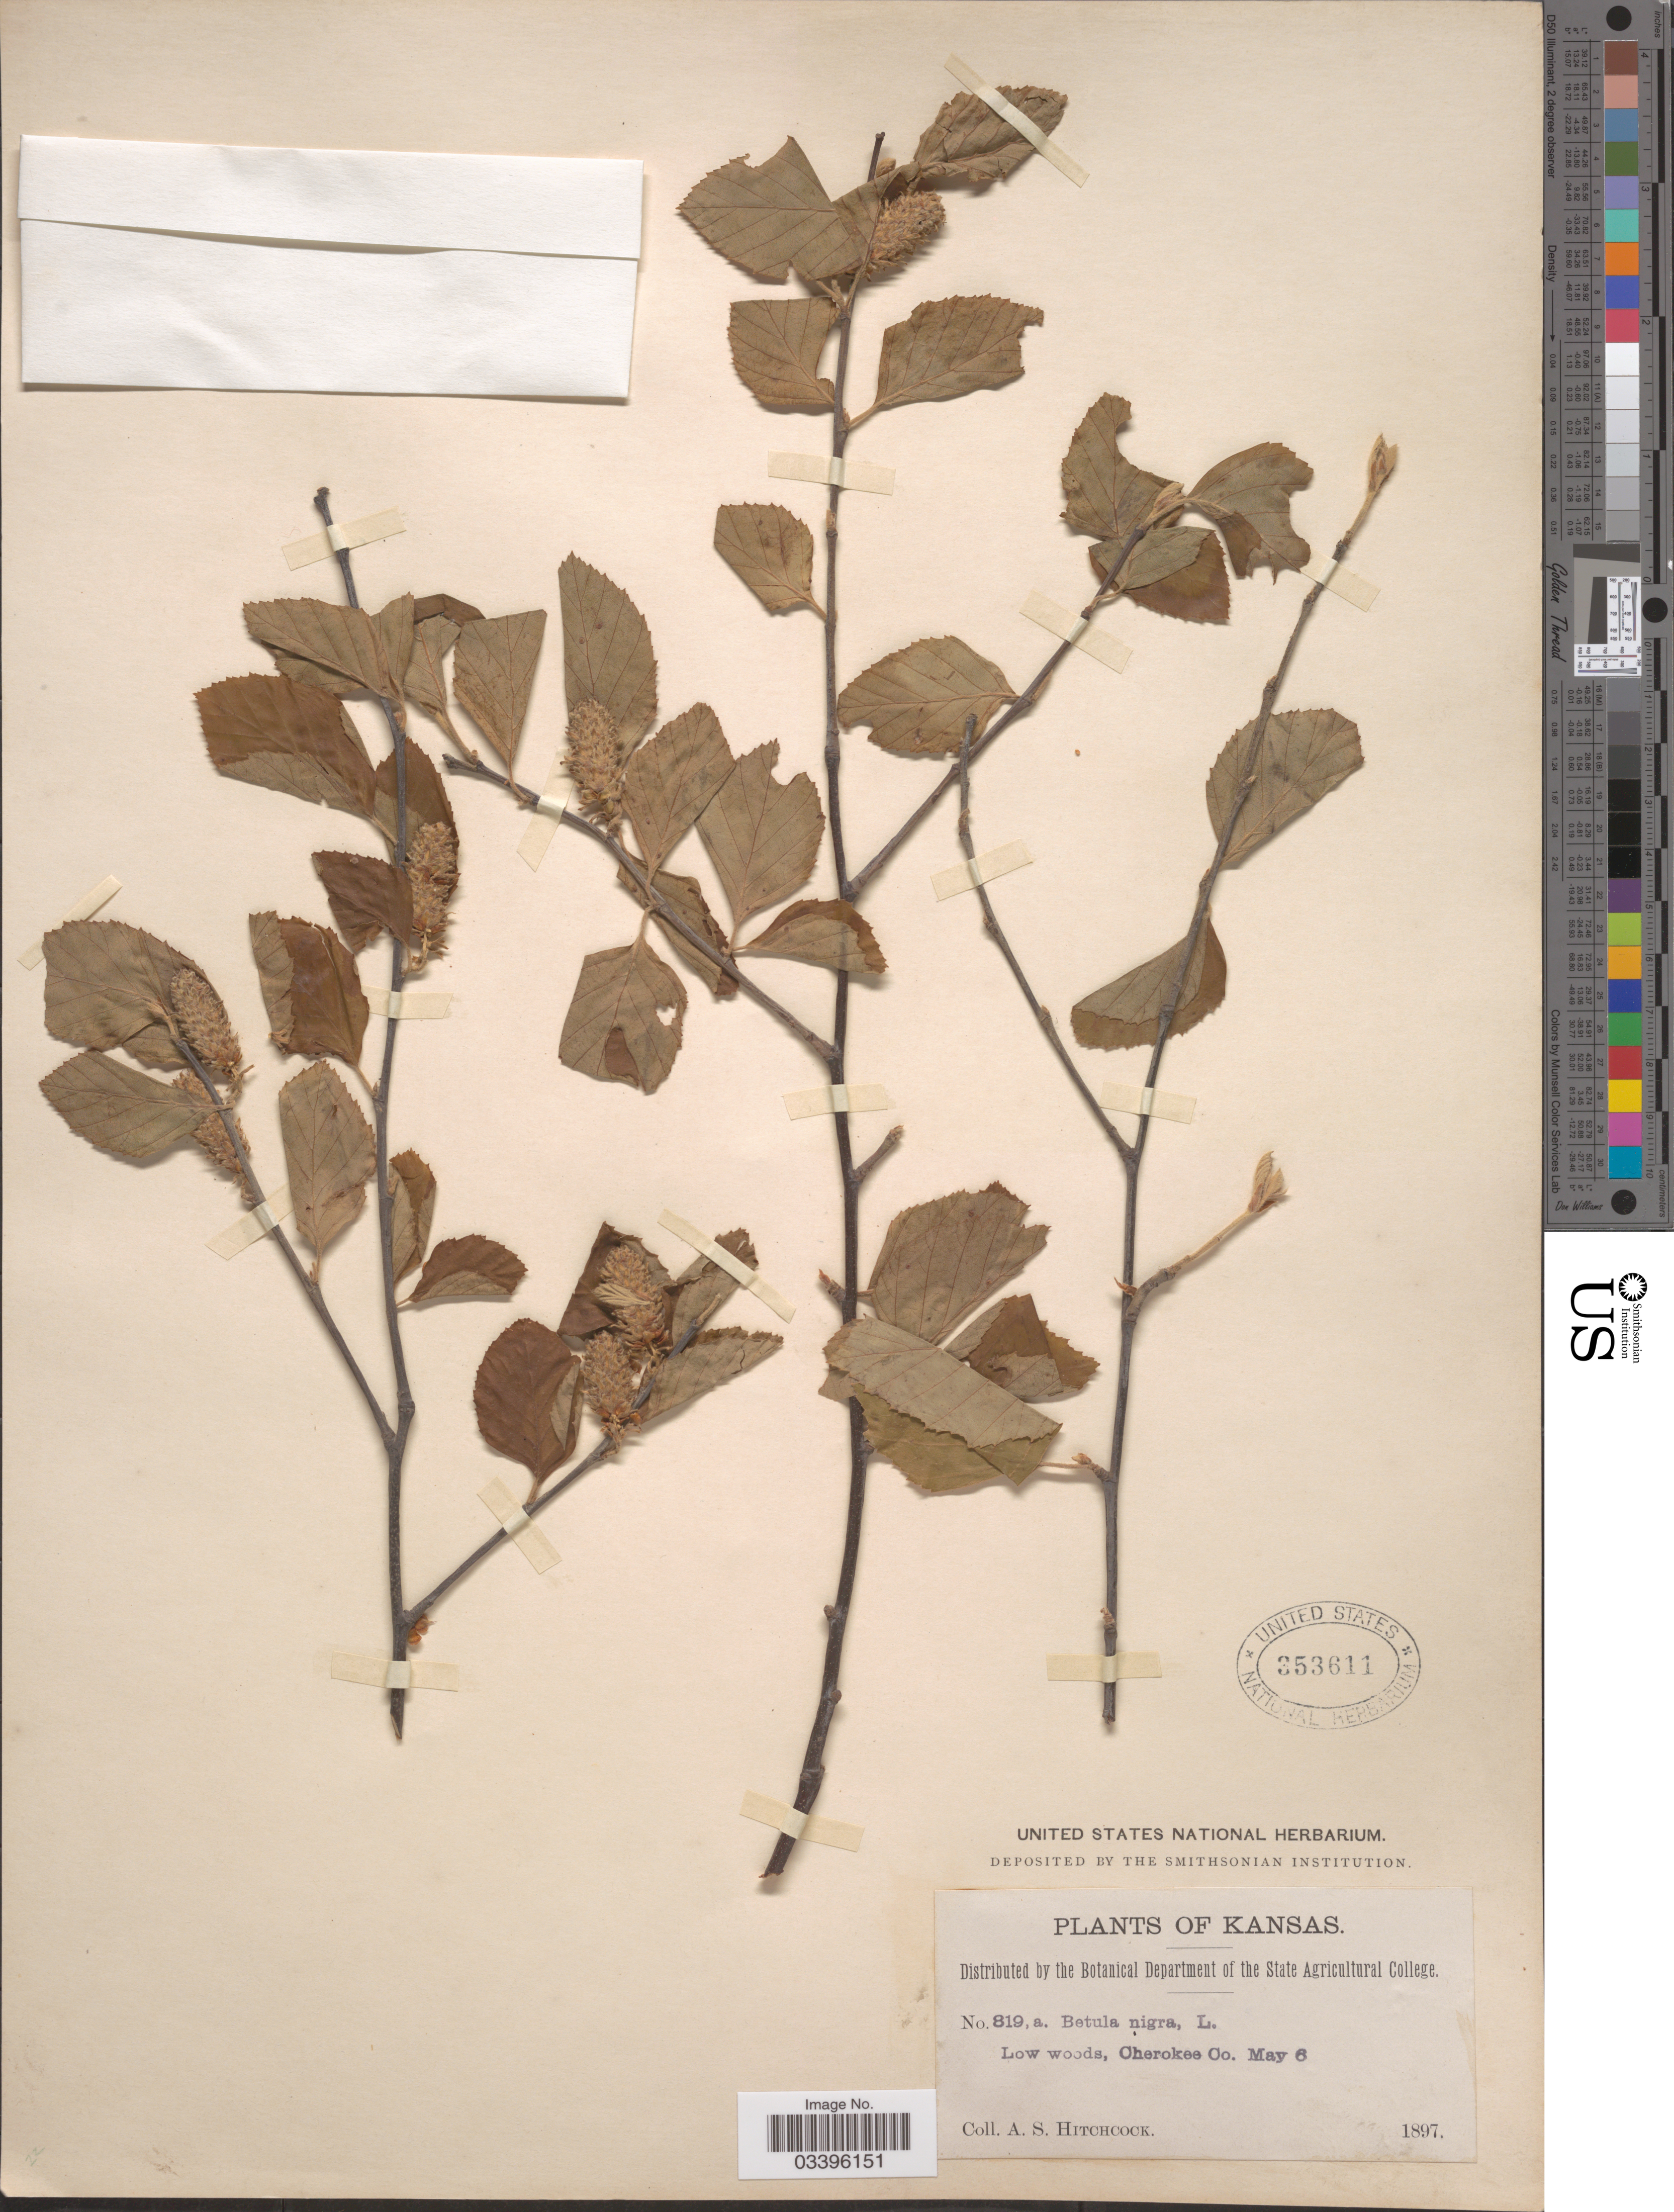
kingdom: Plantae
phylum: Tracheophyta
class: Magnoliopsida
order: Fagales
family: Betulaceae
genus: Betula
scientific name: Betula nigra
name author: L.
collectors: A. S. Hitchcock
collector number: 819a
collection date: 1897-05-06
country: United States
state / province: Kansas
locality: Low woods, Cherokee Co.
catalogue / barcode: US 353611